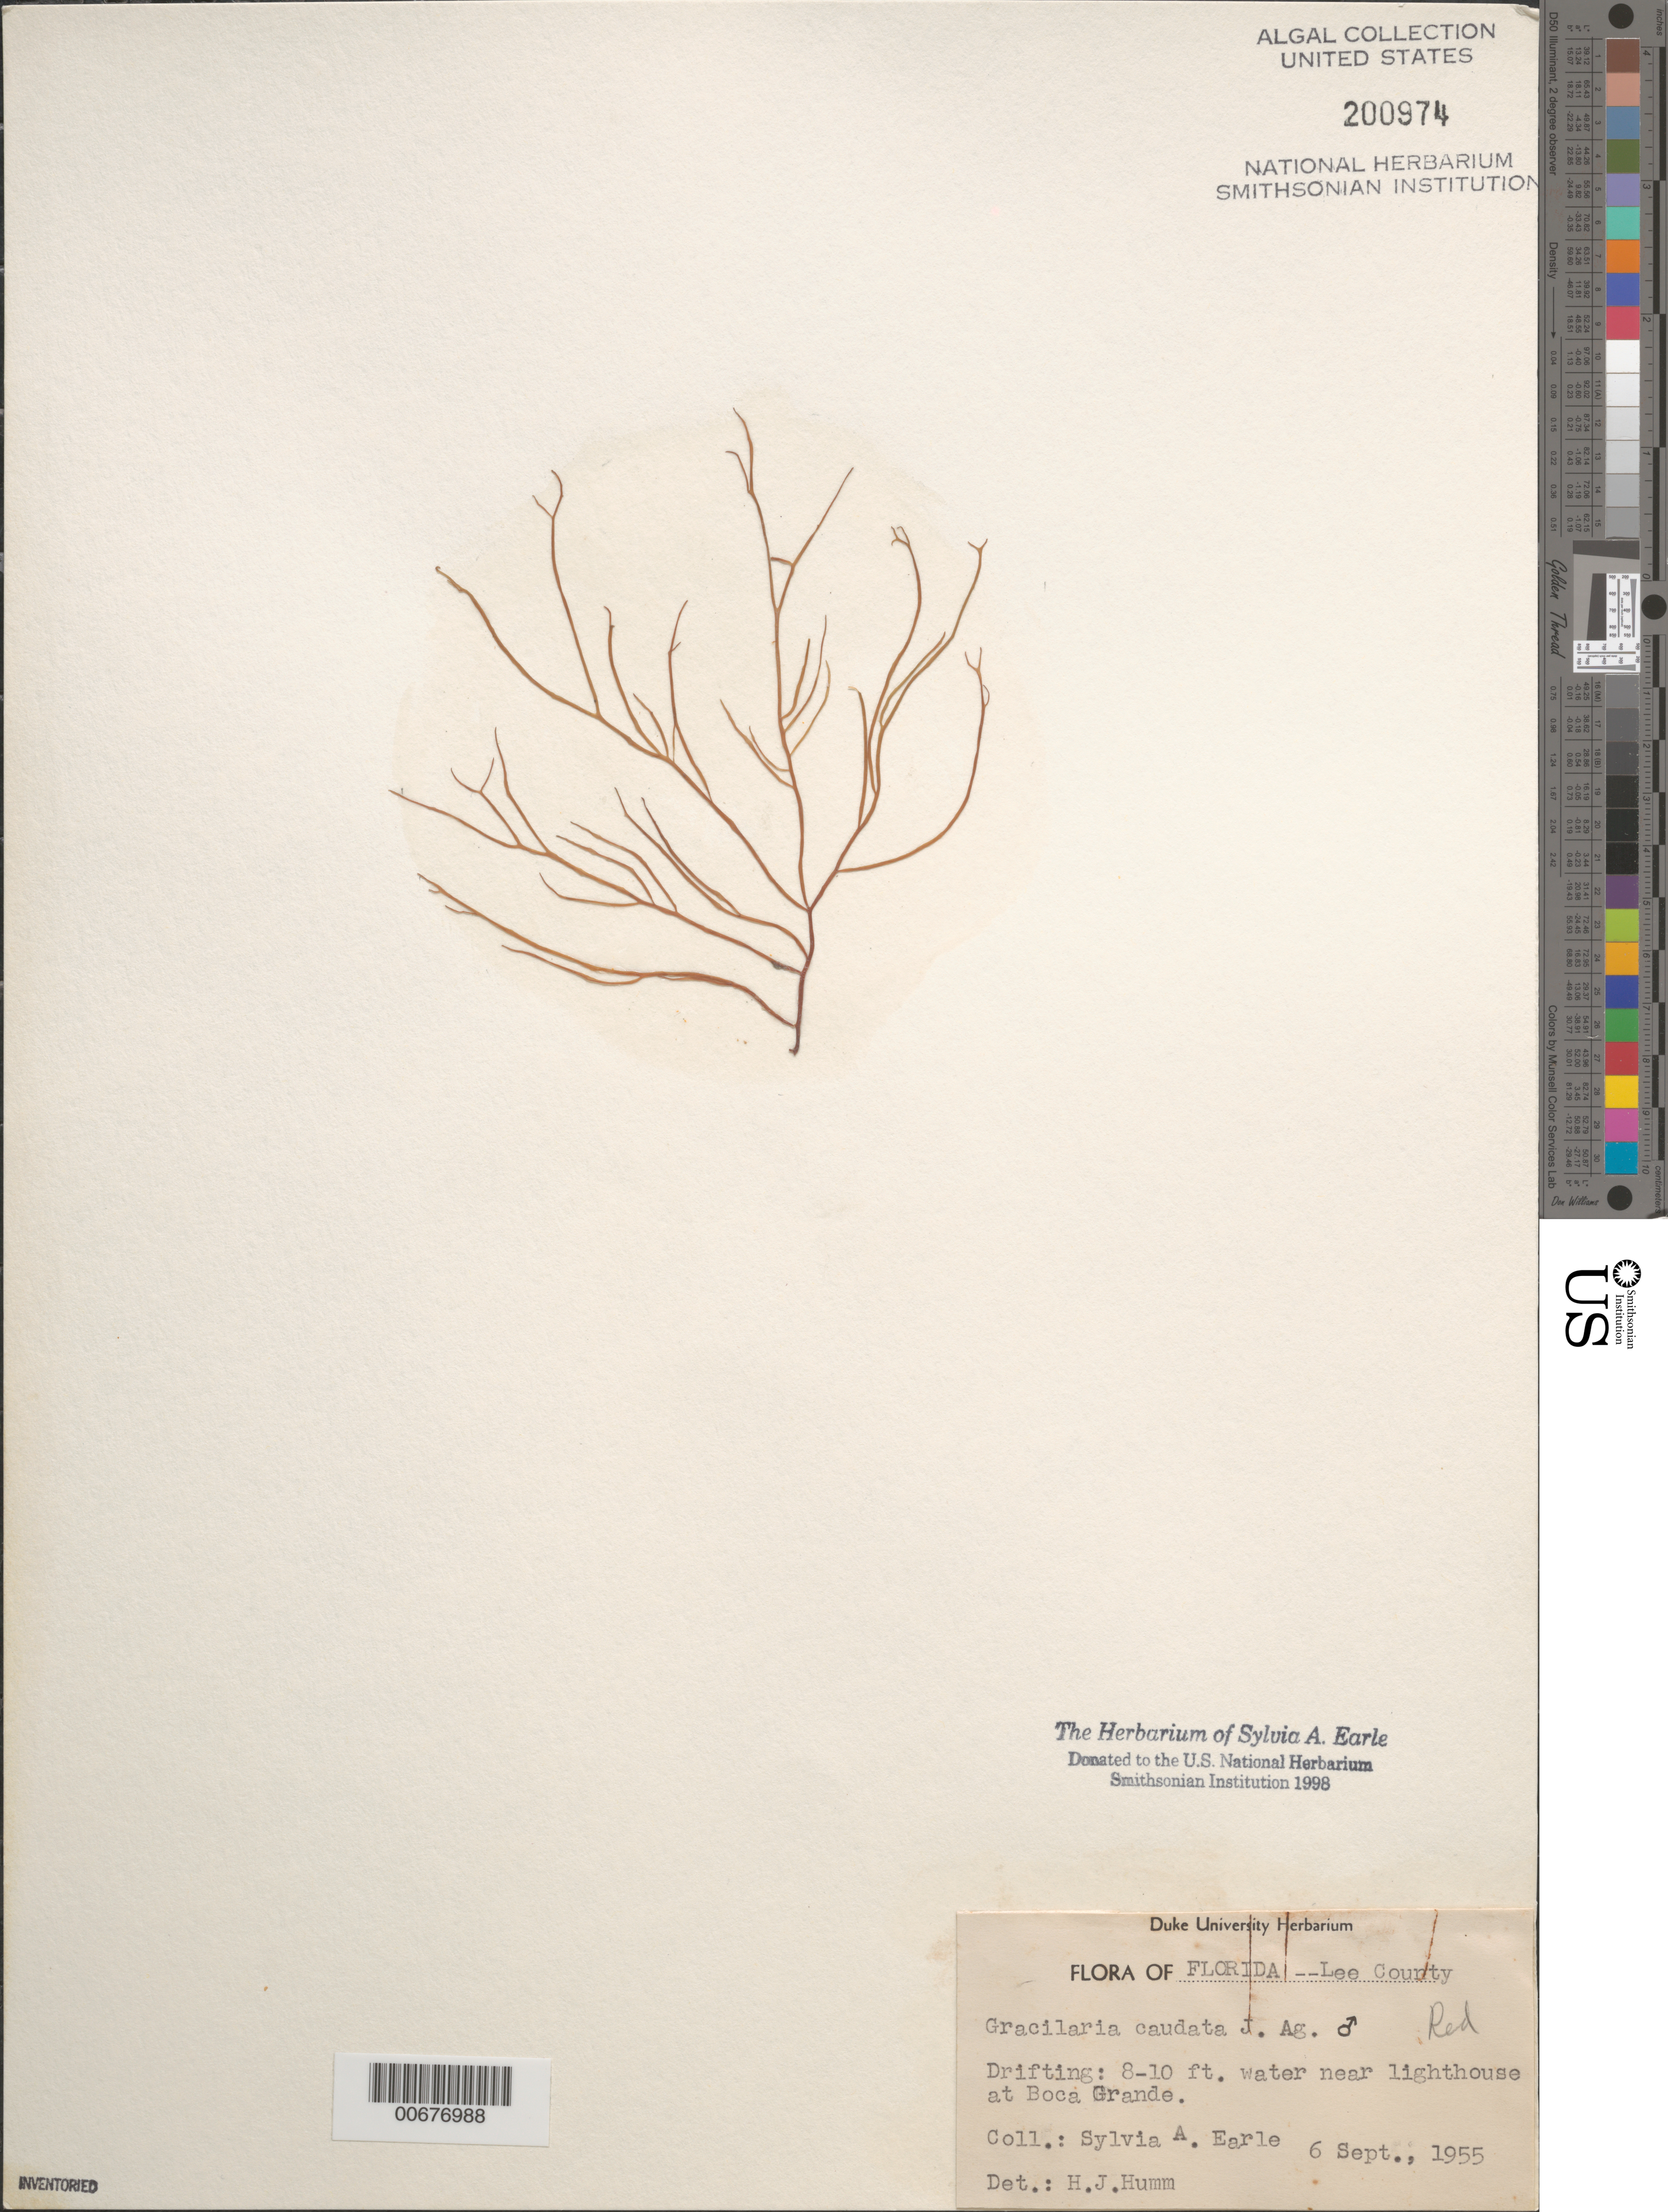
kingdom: Plantae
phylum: Rhodophyta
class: Florideophyceae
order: Gracilariales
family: Gracilariaceae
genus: Gracilaria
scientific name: Gracilaria caudata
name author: J. Agardh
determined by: Humm, Harold J.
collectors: S. A. Earle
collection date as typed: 06 Sep 1955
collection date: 1955-09-06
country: United States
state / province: Florida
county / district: Lee County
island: Gasparilla Island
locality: Near lighthouse at Boca Grande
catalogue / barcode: US 200974